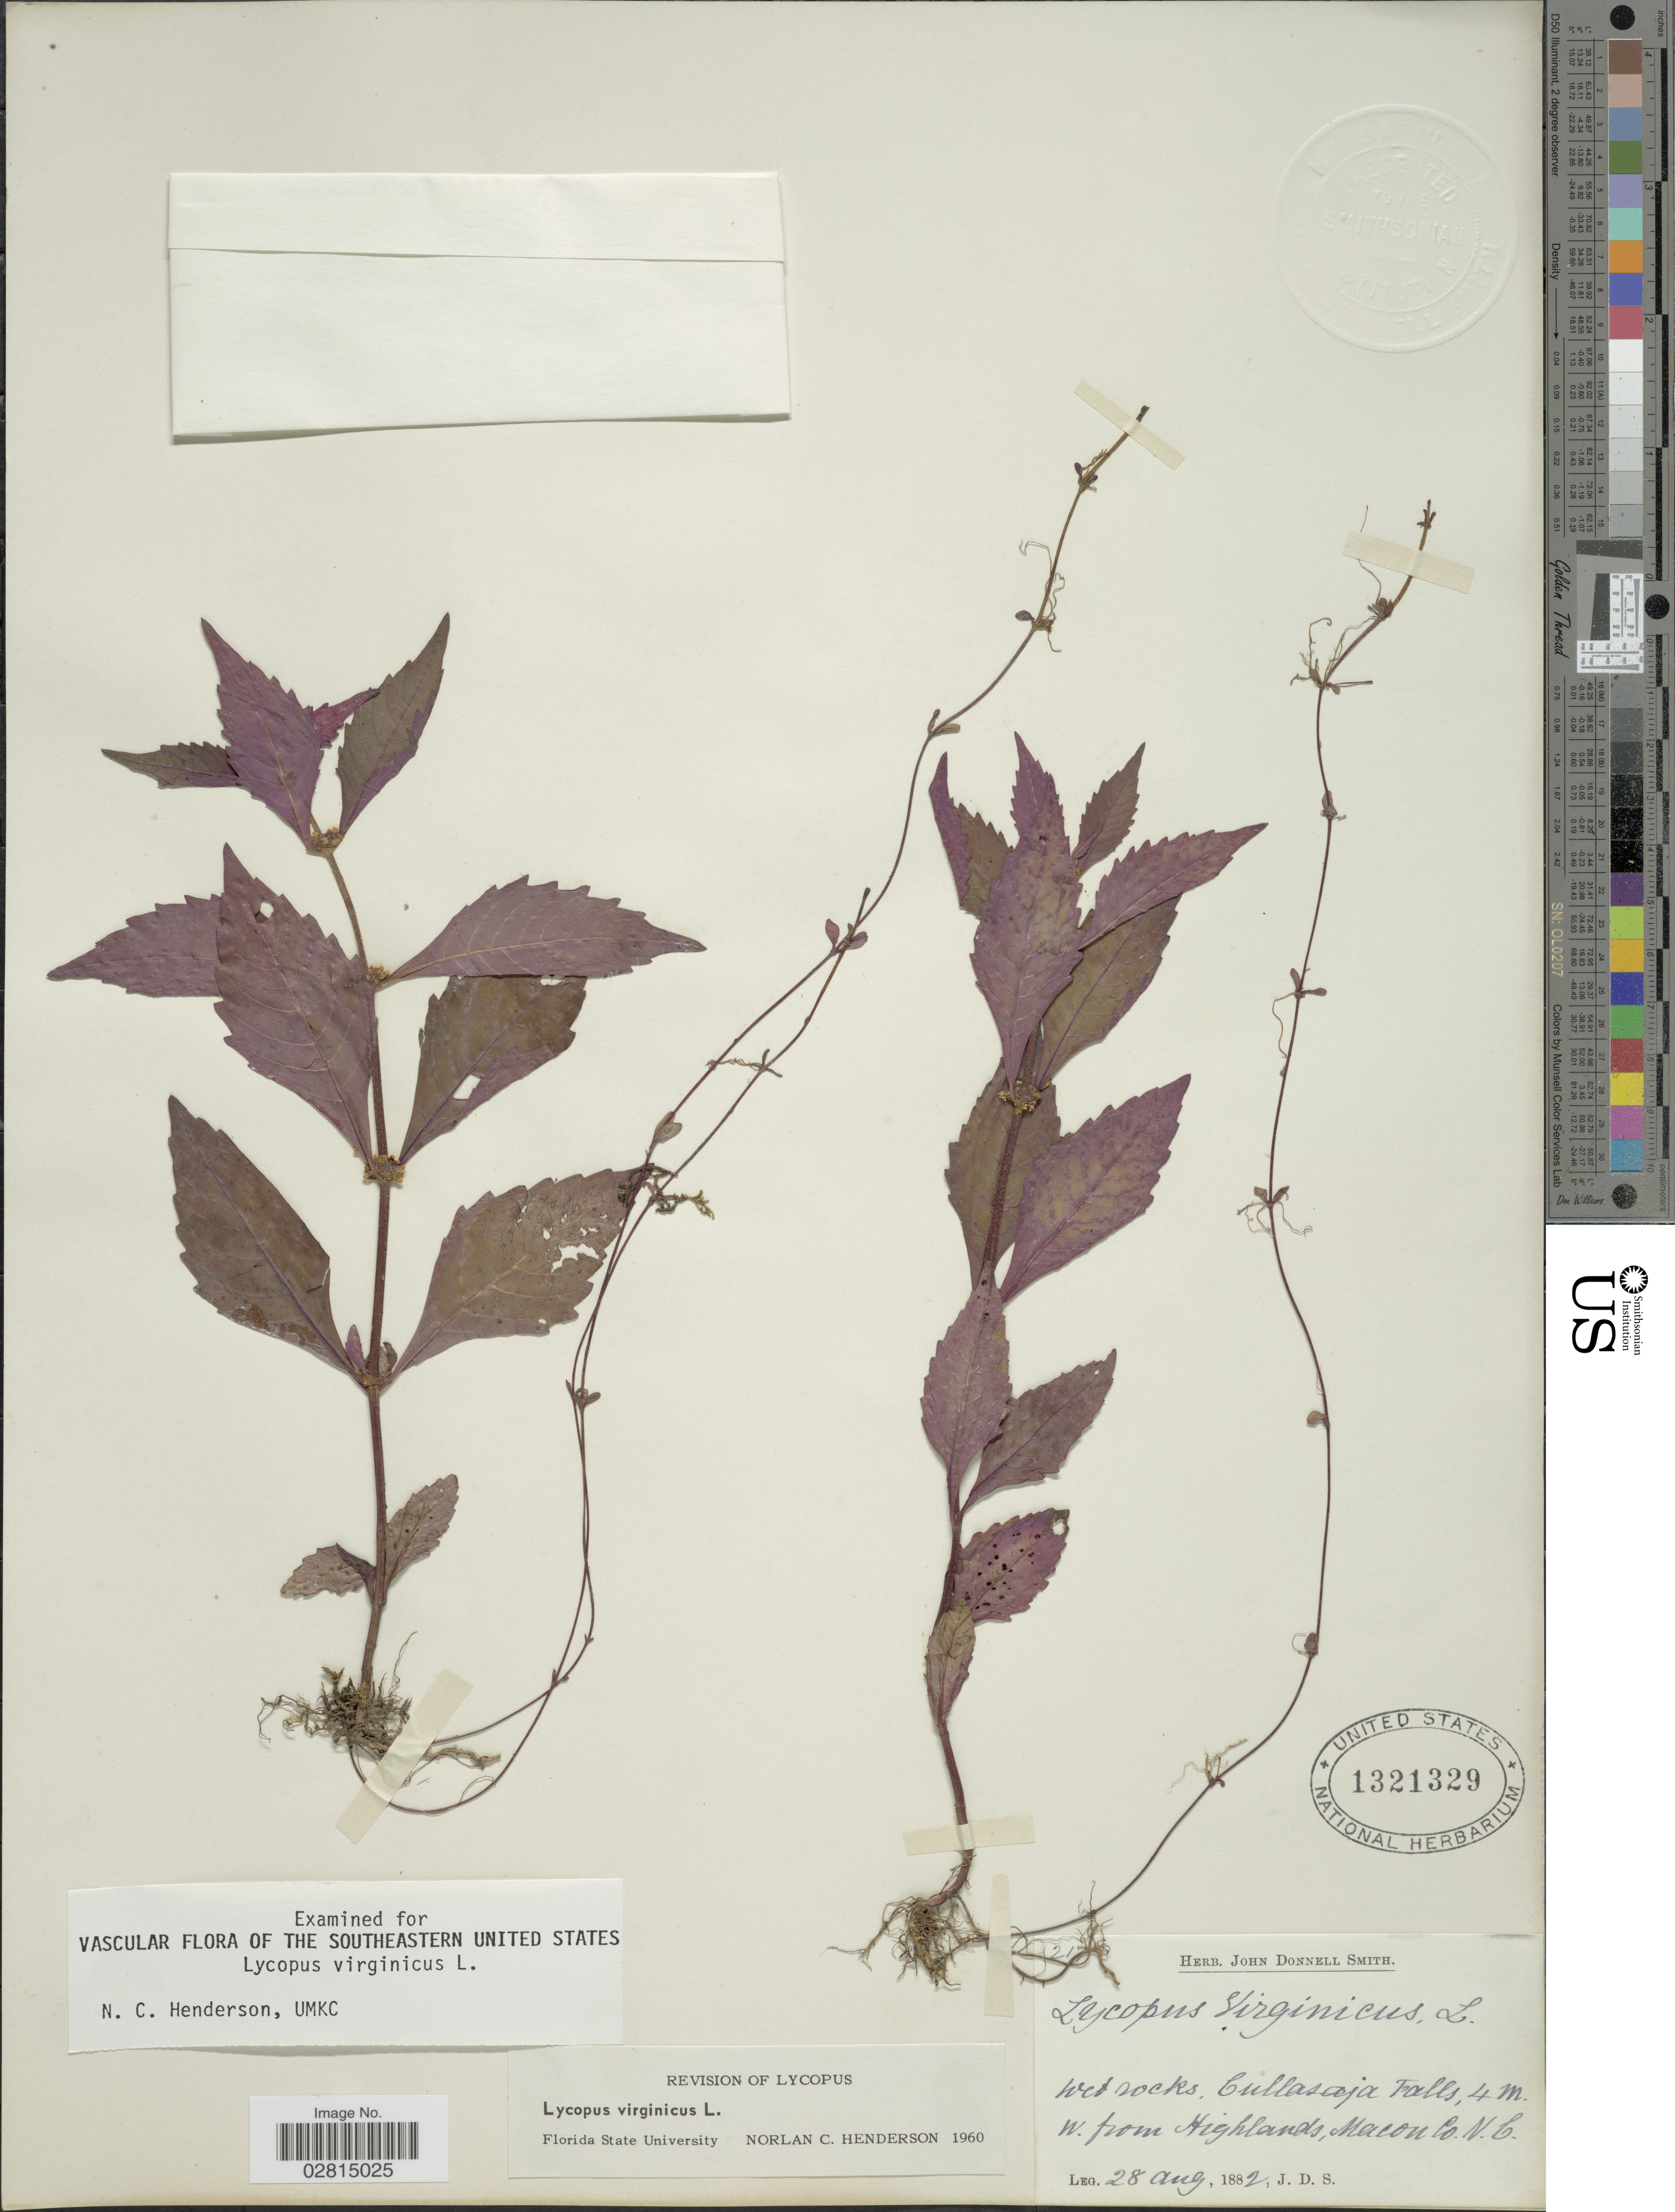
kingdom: Plantae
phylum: Tracheophyta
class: Magnoliopsida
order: Lamiales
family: Lamiaceae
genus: Lycopus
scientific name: Lycopus virginicus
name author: L.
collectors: J. Donnell Smith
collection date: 1882-08-28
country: United States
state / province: North Carolina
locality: Cullasaja Falls, 4 m. W. from Highlands, Macon Co. N.C.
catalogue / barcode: US 1321329